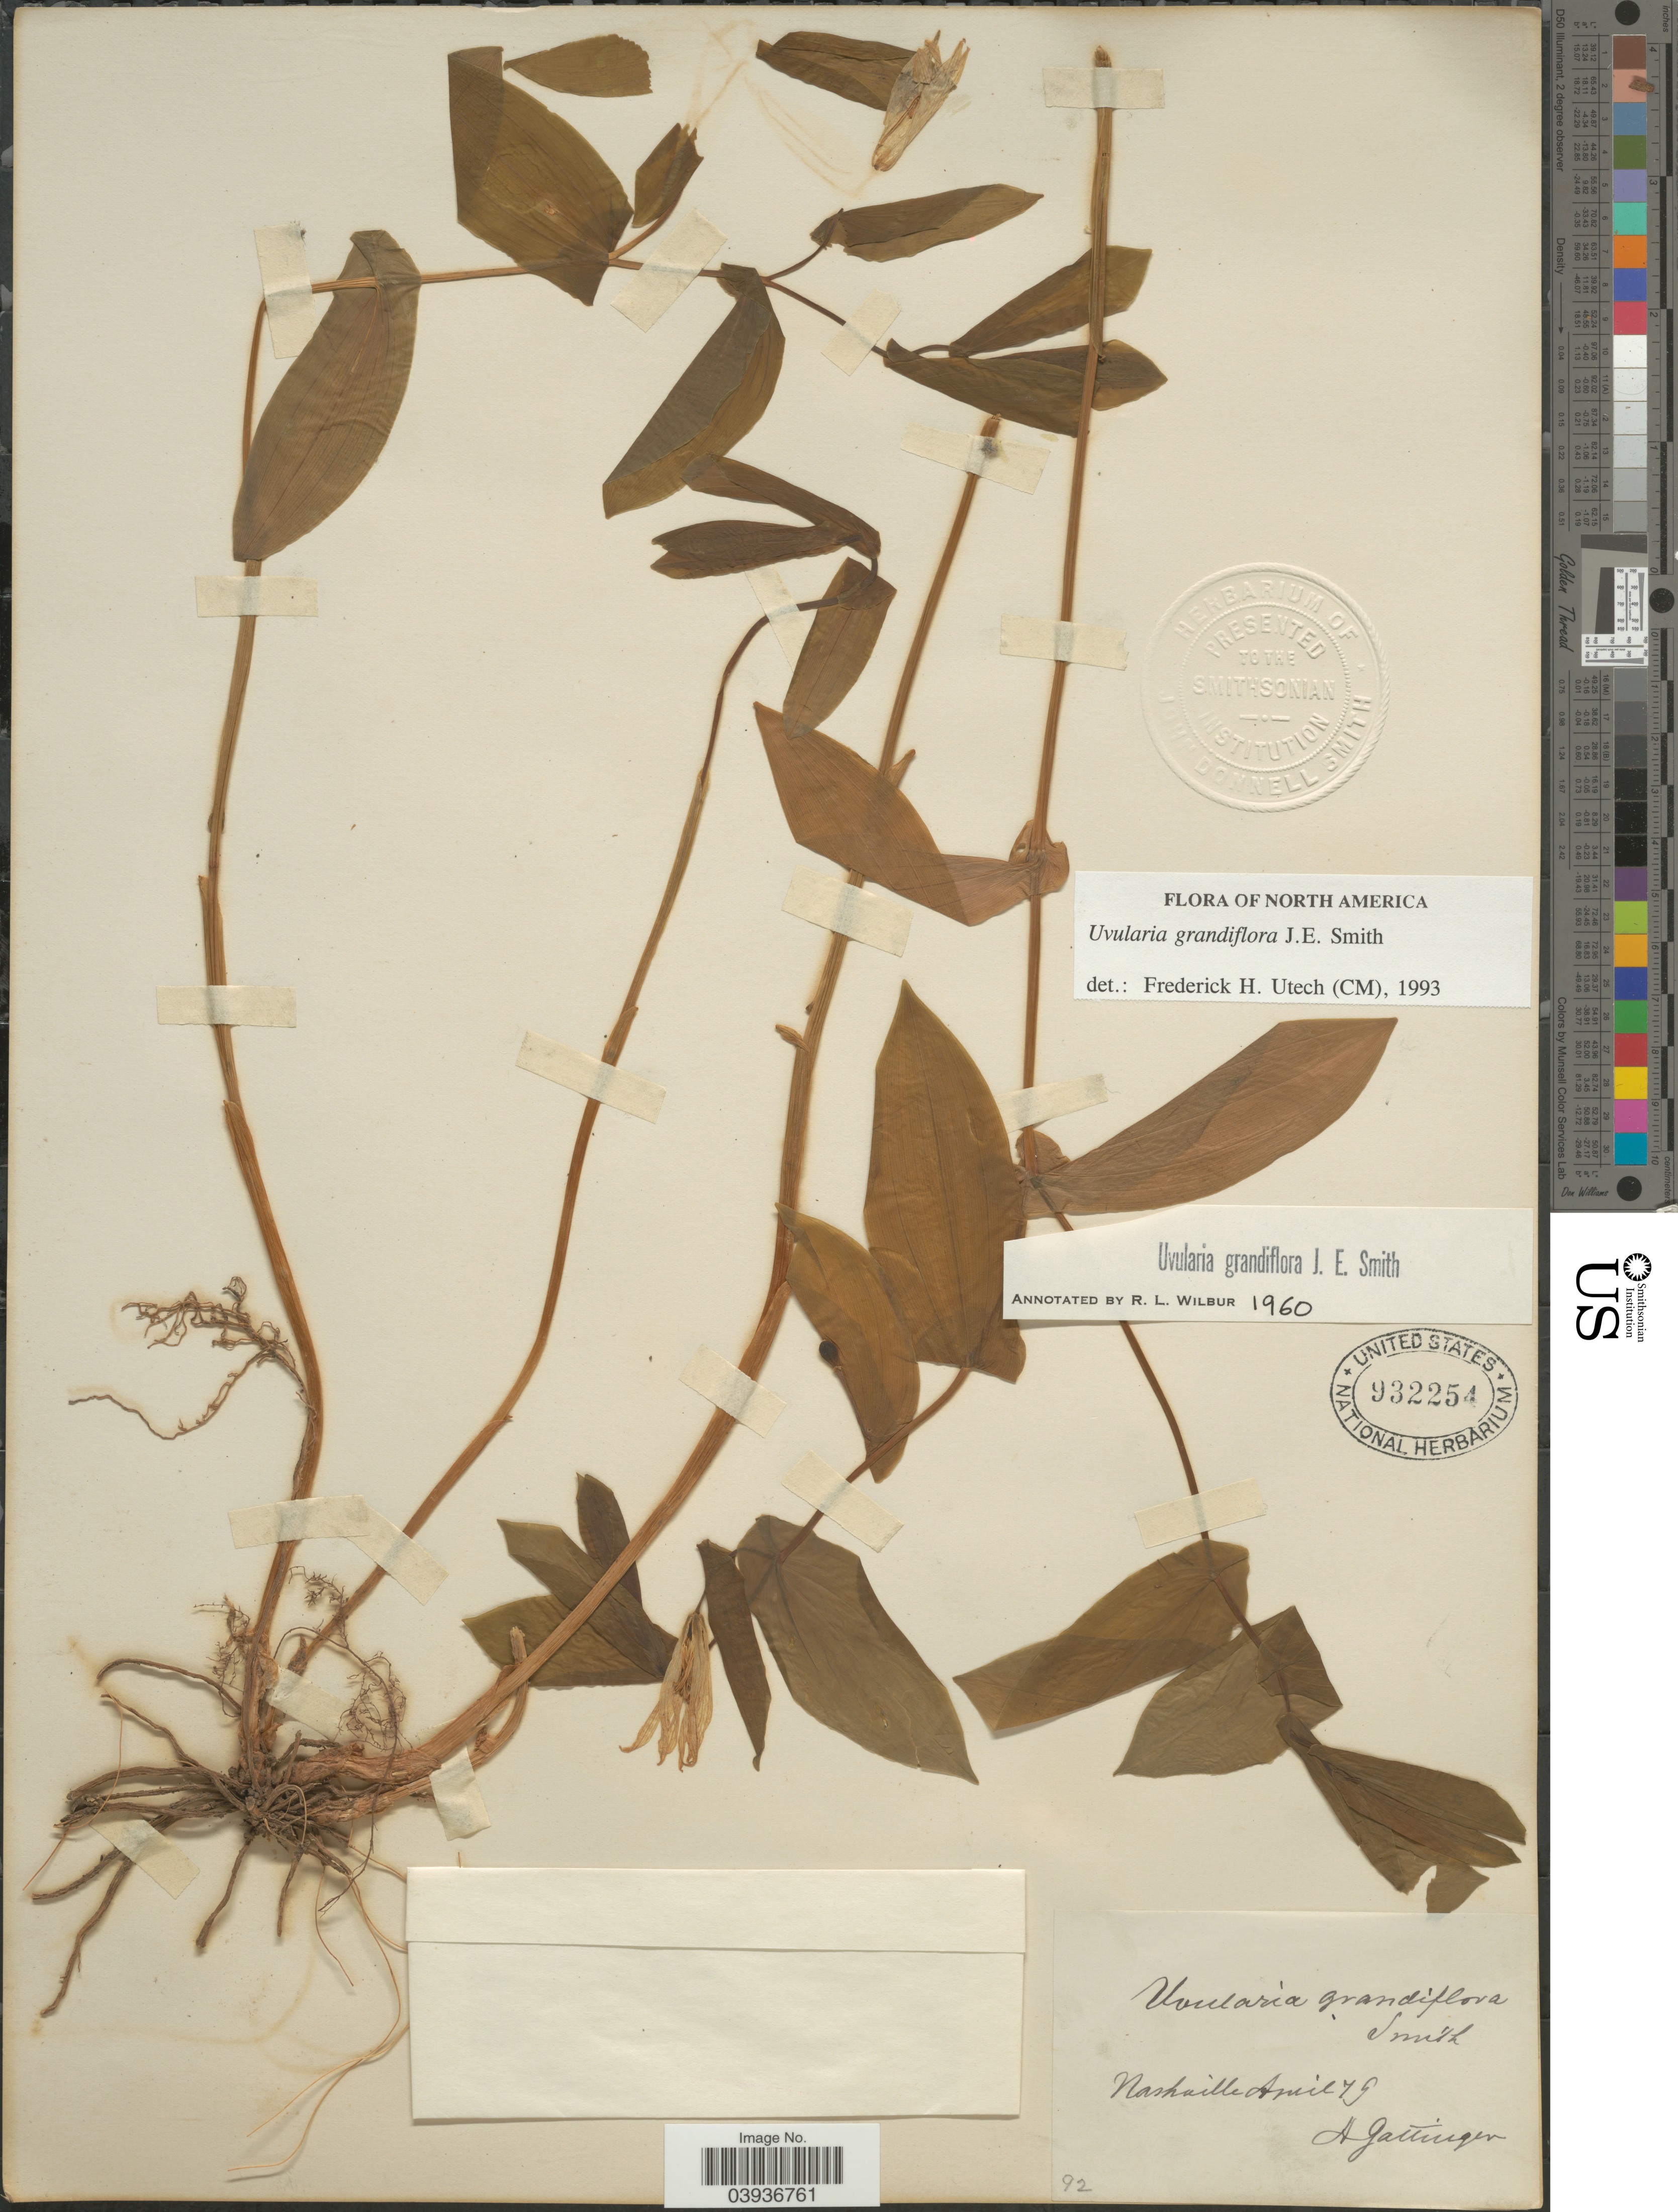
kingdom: Plantae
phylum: Tracheophyta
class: Liliopsida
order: Liliales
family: Colchicaceae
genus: Uvularia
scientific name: Uvularia grandiflora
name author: Sm.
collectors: A. Gattinger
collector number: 92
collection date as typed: Transcribed d/m/y: /4/79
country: United States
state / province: Tennessee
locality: Nashville.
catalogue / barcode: US 932254